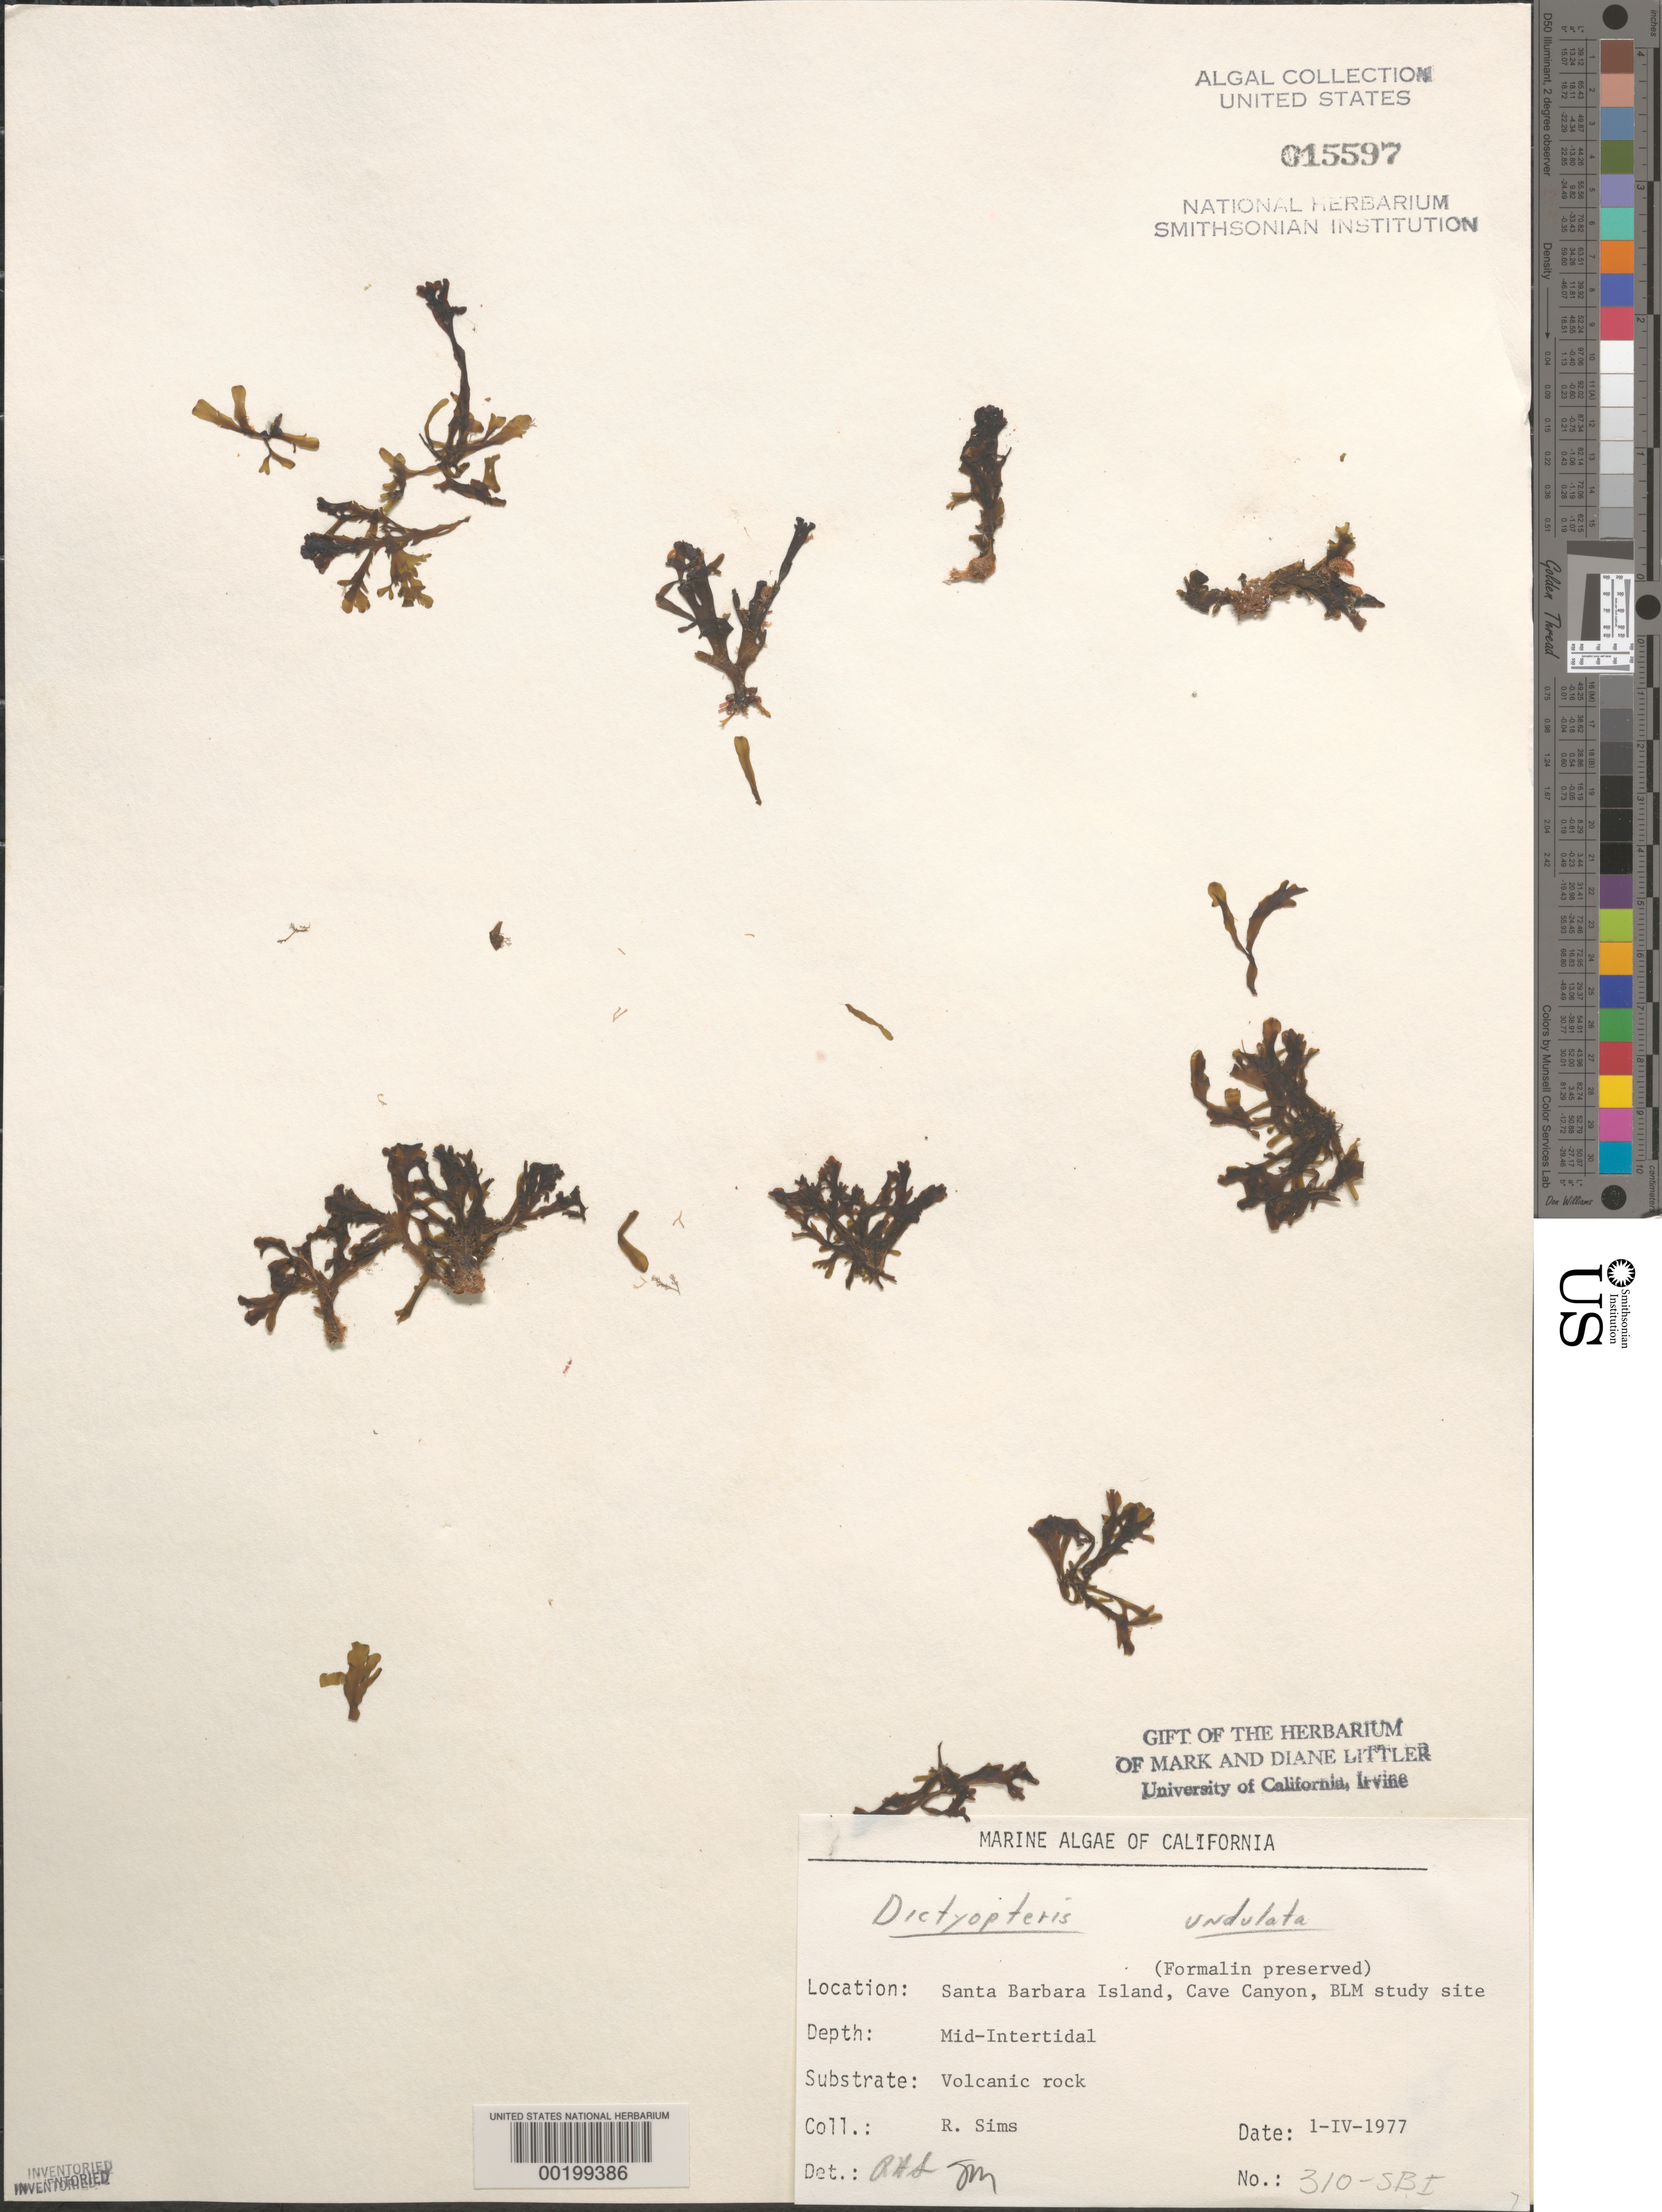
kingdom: Chromista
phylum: Ochrophyta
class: Phaeophyceae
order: Dictyotales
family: Dictyotaceae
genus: Dictyopteris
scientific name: Dictyopteris undulata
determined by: Sims, Robert H.; Murray, S. N.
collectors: R. H. Sims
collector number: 310-sbi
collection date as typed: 01 Apr 1977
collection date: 1977-04-01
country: United States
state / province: California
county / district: Santa Barbara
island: Santa Barbara Island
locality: Cave Canyon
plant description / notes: BLM-SOCALBIGHT Rocky Intertidal Survey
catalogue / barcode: US 15597